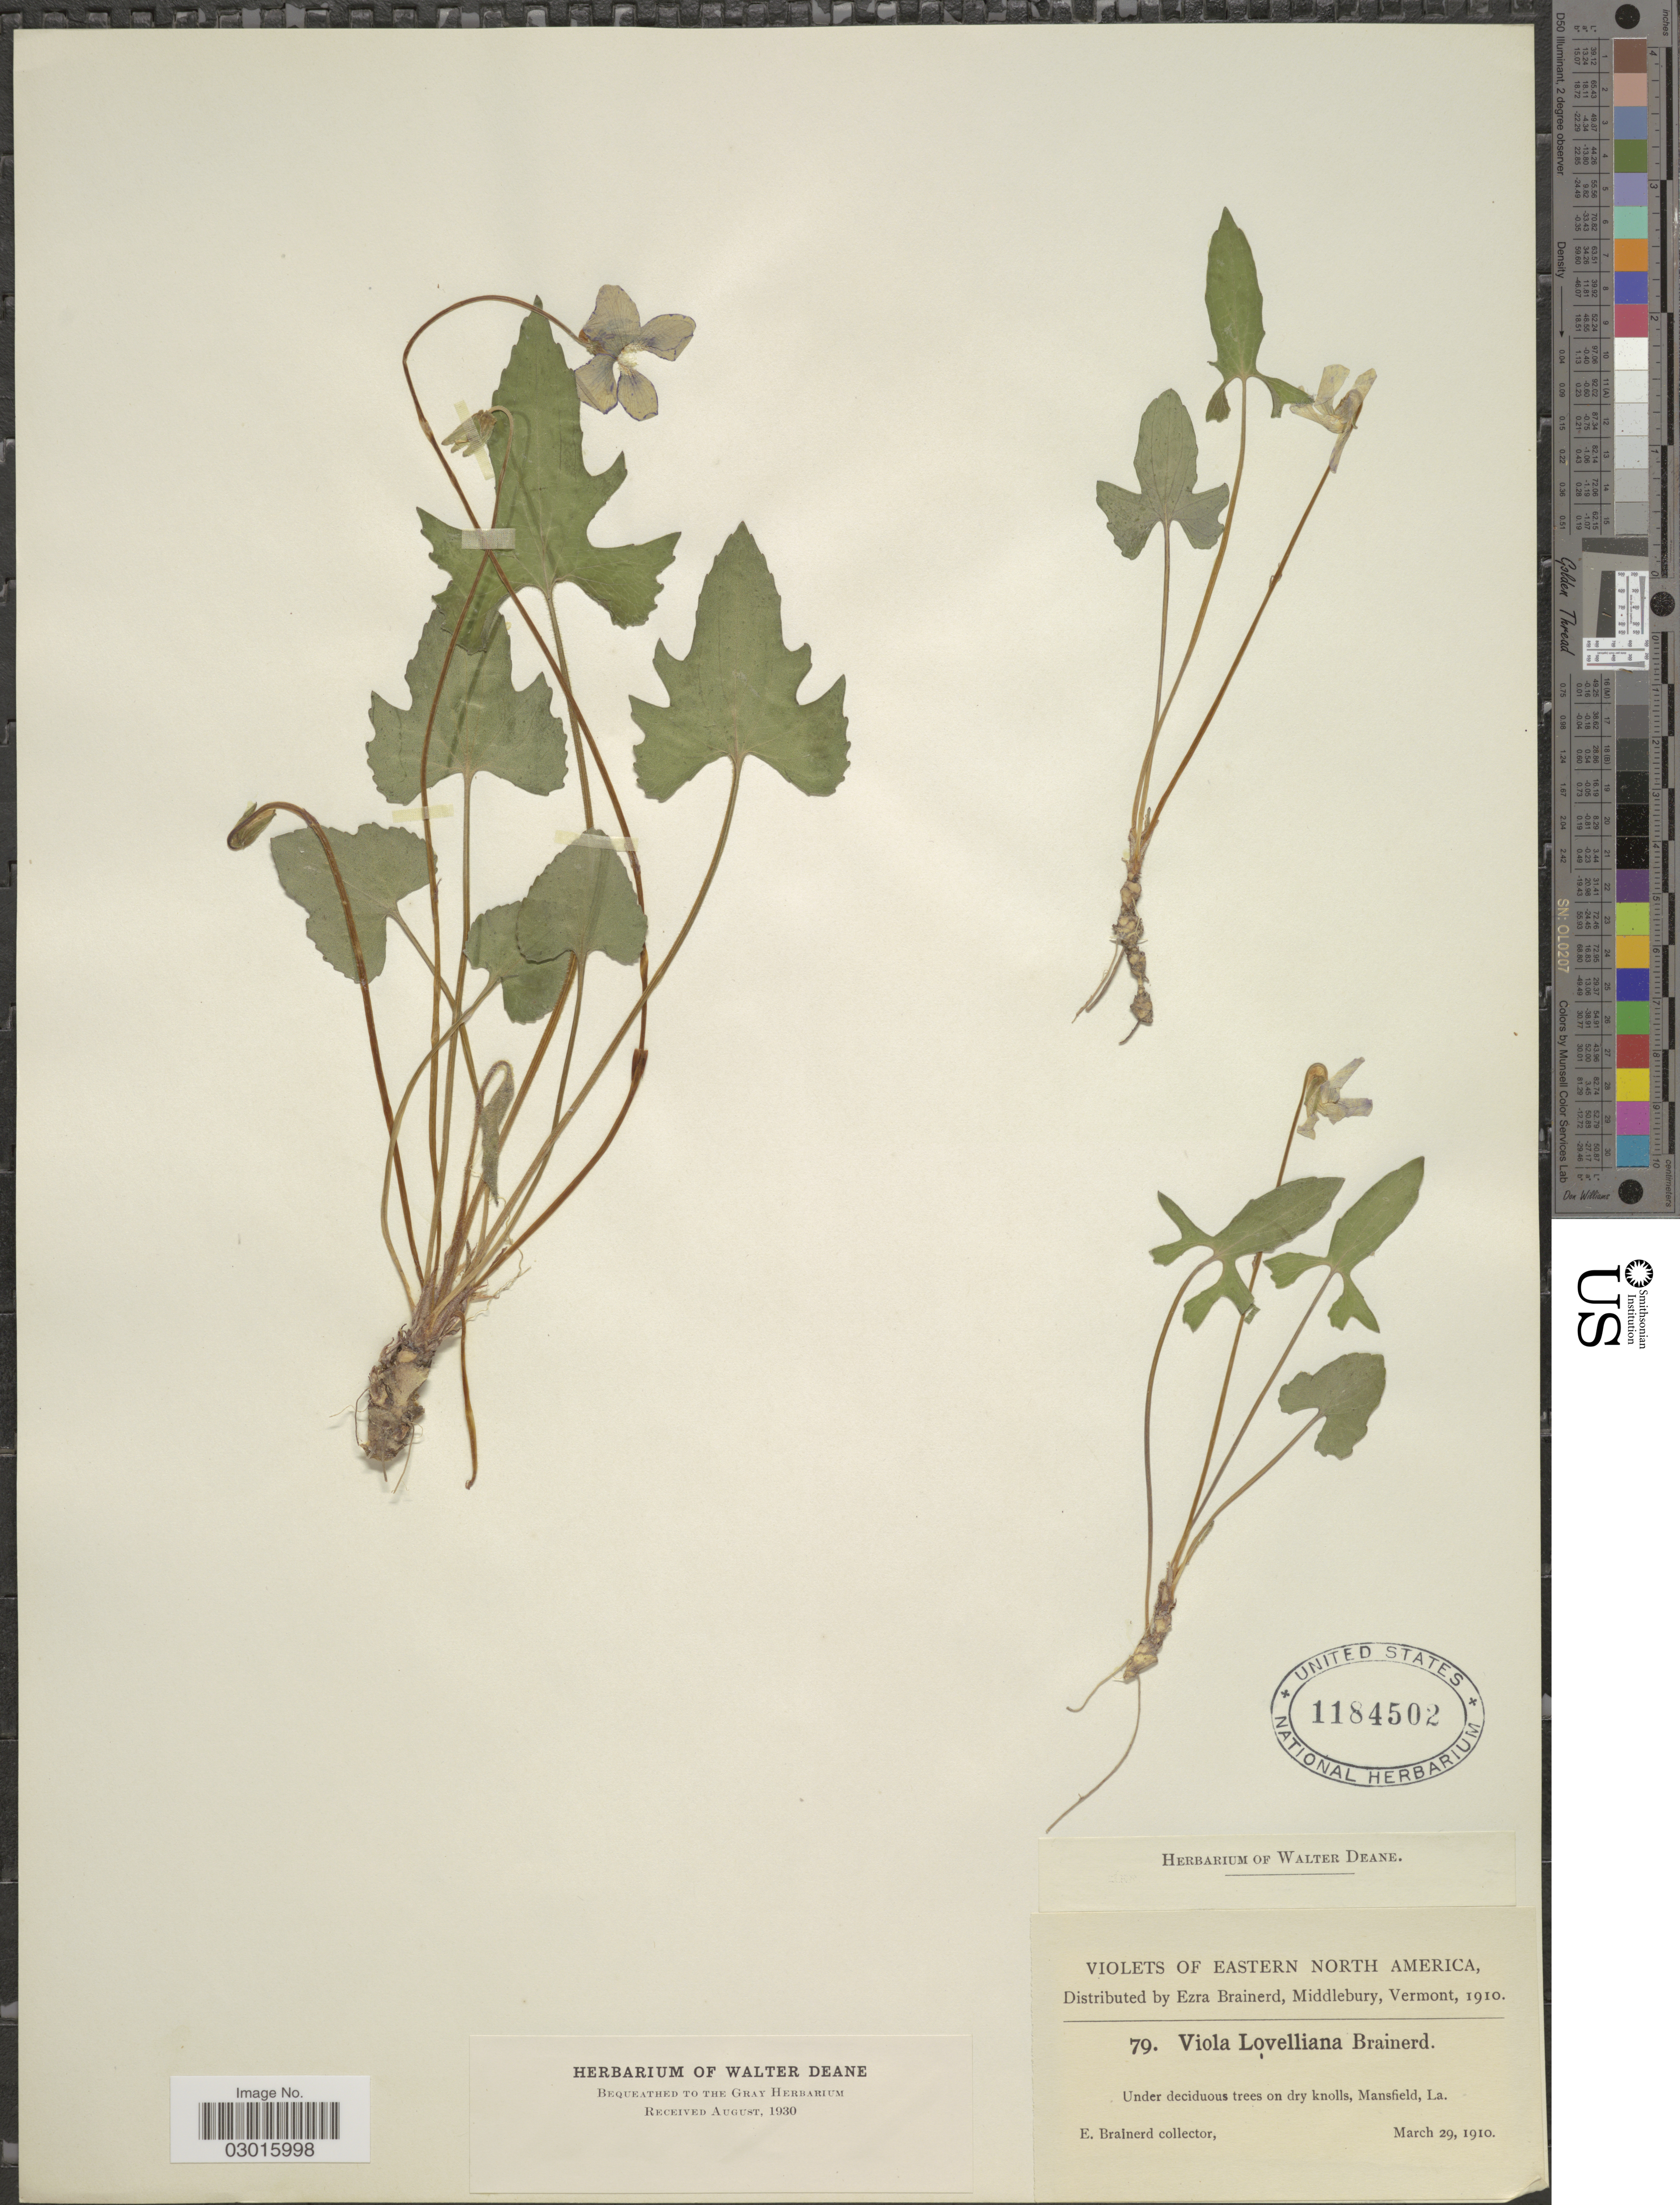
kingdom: Plantae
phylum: Tracheophyta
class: Magnoliopsida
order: Malpighiales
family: Violaceae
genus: Viola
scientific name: Viola lovelliana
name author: Brainerd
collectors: E. Brainerd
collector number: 79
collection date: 1910-03-29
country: United States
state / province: Louisiana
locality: Eastern North America, Mansfield.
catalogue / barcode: US 1184502